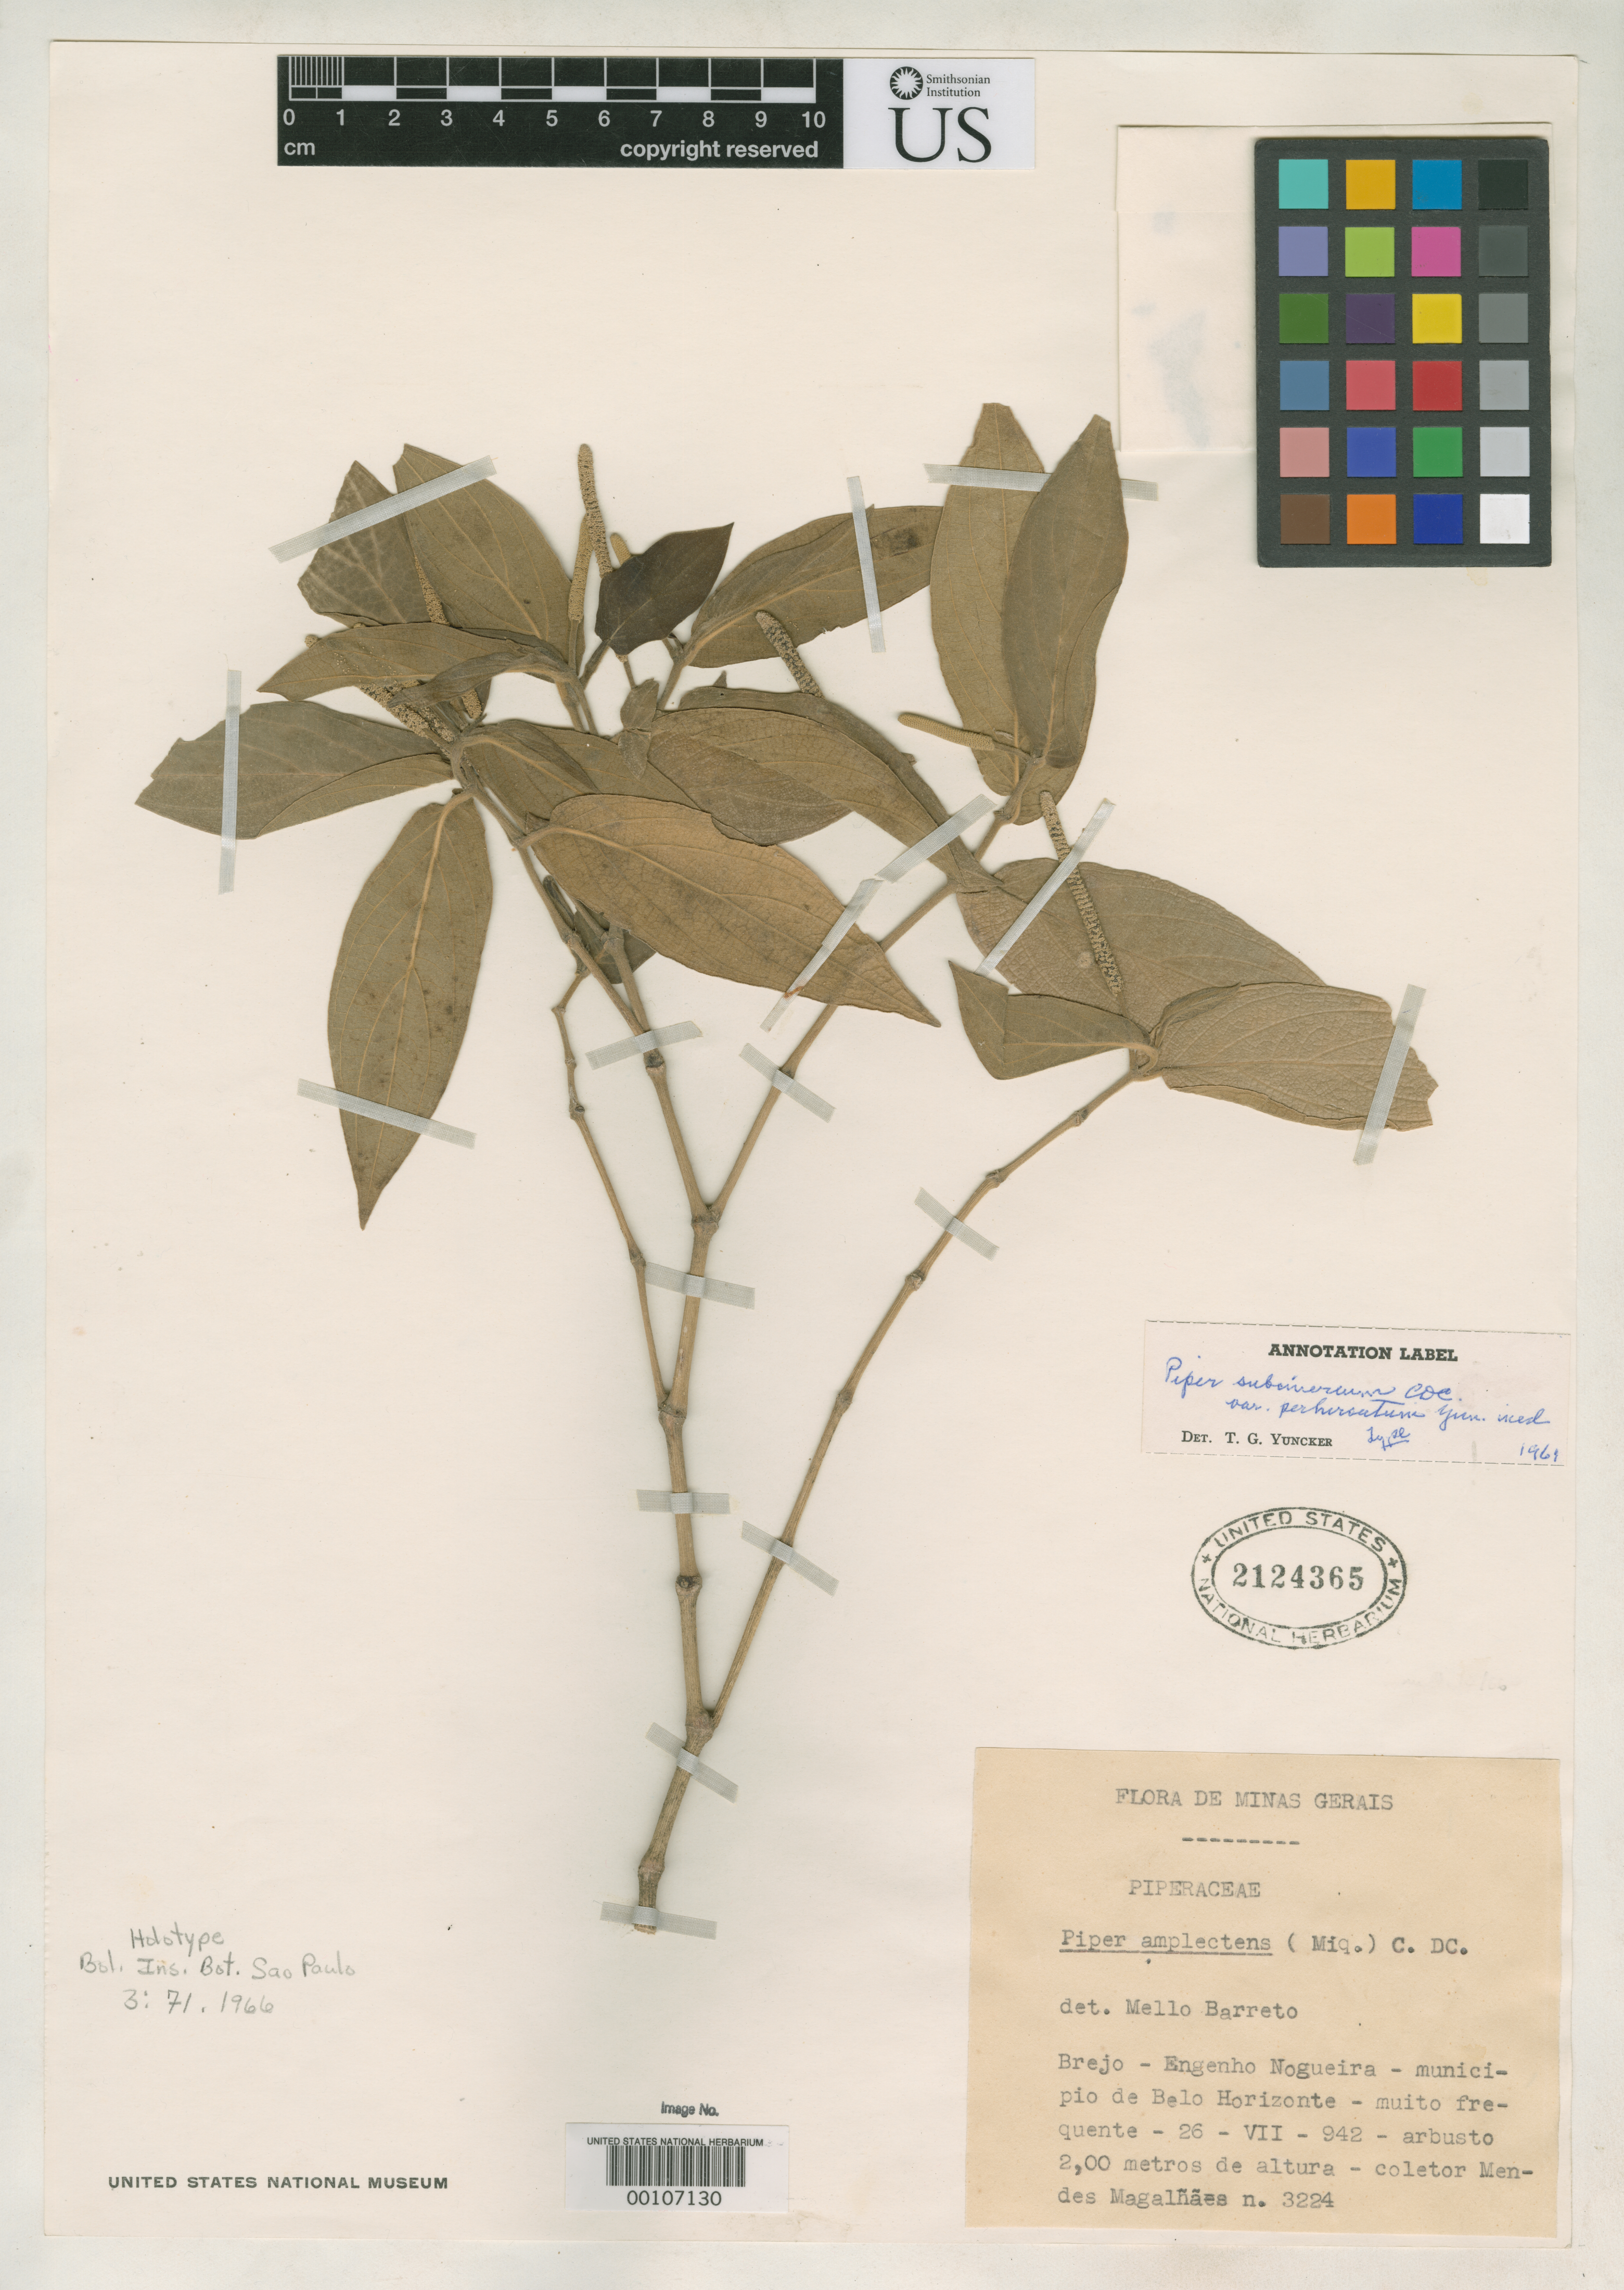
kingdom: Plantae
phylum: Tracheophyta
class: Magnoliopsida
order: Piperales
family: Piperaceae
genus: Piper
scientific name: Piper subcinereum var. perhirsutum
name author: Yunck.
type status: Holotype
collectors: M. Magalhães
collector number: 3224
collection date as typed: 26 Jul 1942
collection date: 1942-07-26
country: Brazil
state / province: Minas Gerais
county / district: Belo Horizonte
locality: Brejo, Engenho Nogueira.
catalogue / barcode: US 2124365